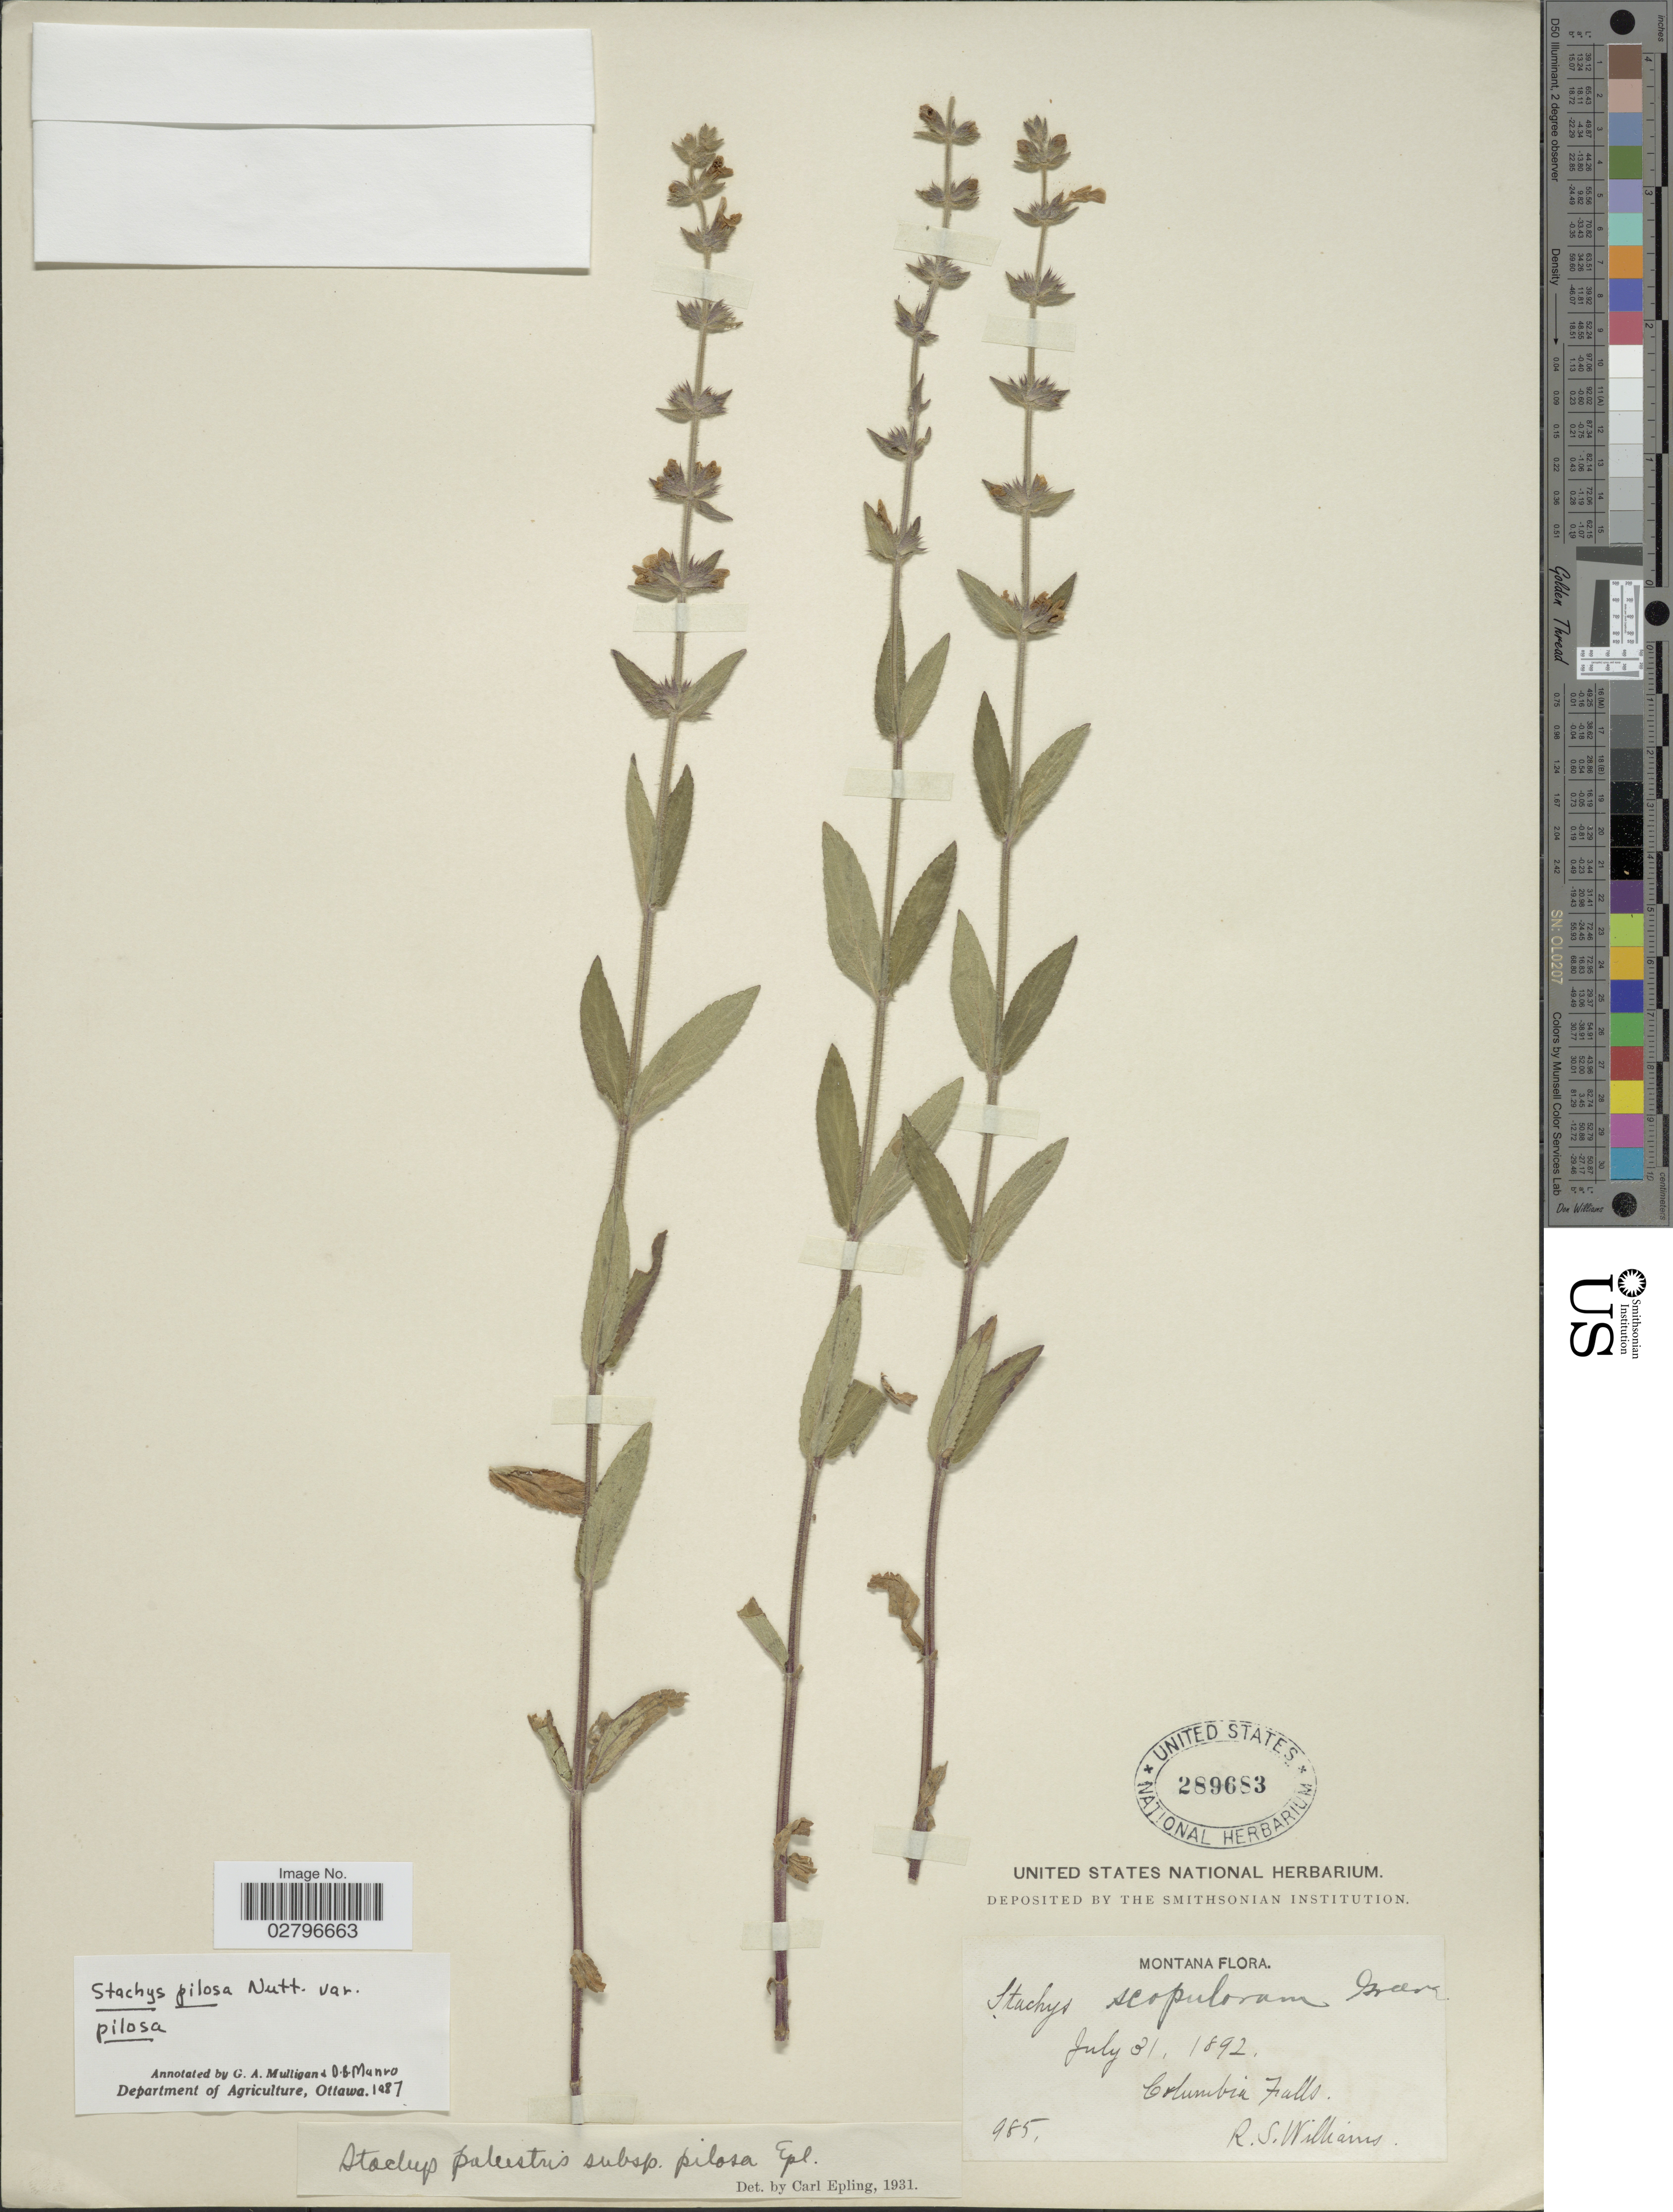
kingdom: Plantae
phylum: Tracheophyta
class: Magnoliopsida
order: Lamiales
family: Lamiaceae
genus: Stachys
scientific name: Stachys pilosa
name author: Nutt.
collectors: R. S. Williams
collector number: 985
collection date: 1892-07-31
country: United States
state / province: Montana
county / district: Flathead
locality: Columbia Falls.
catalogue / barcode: US 289683